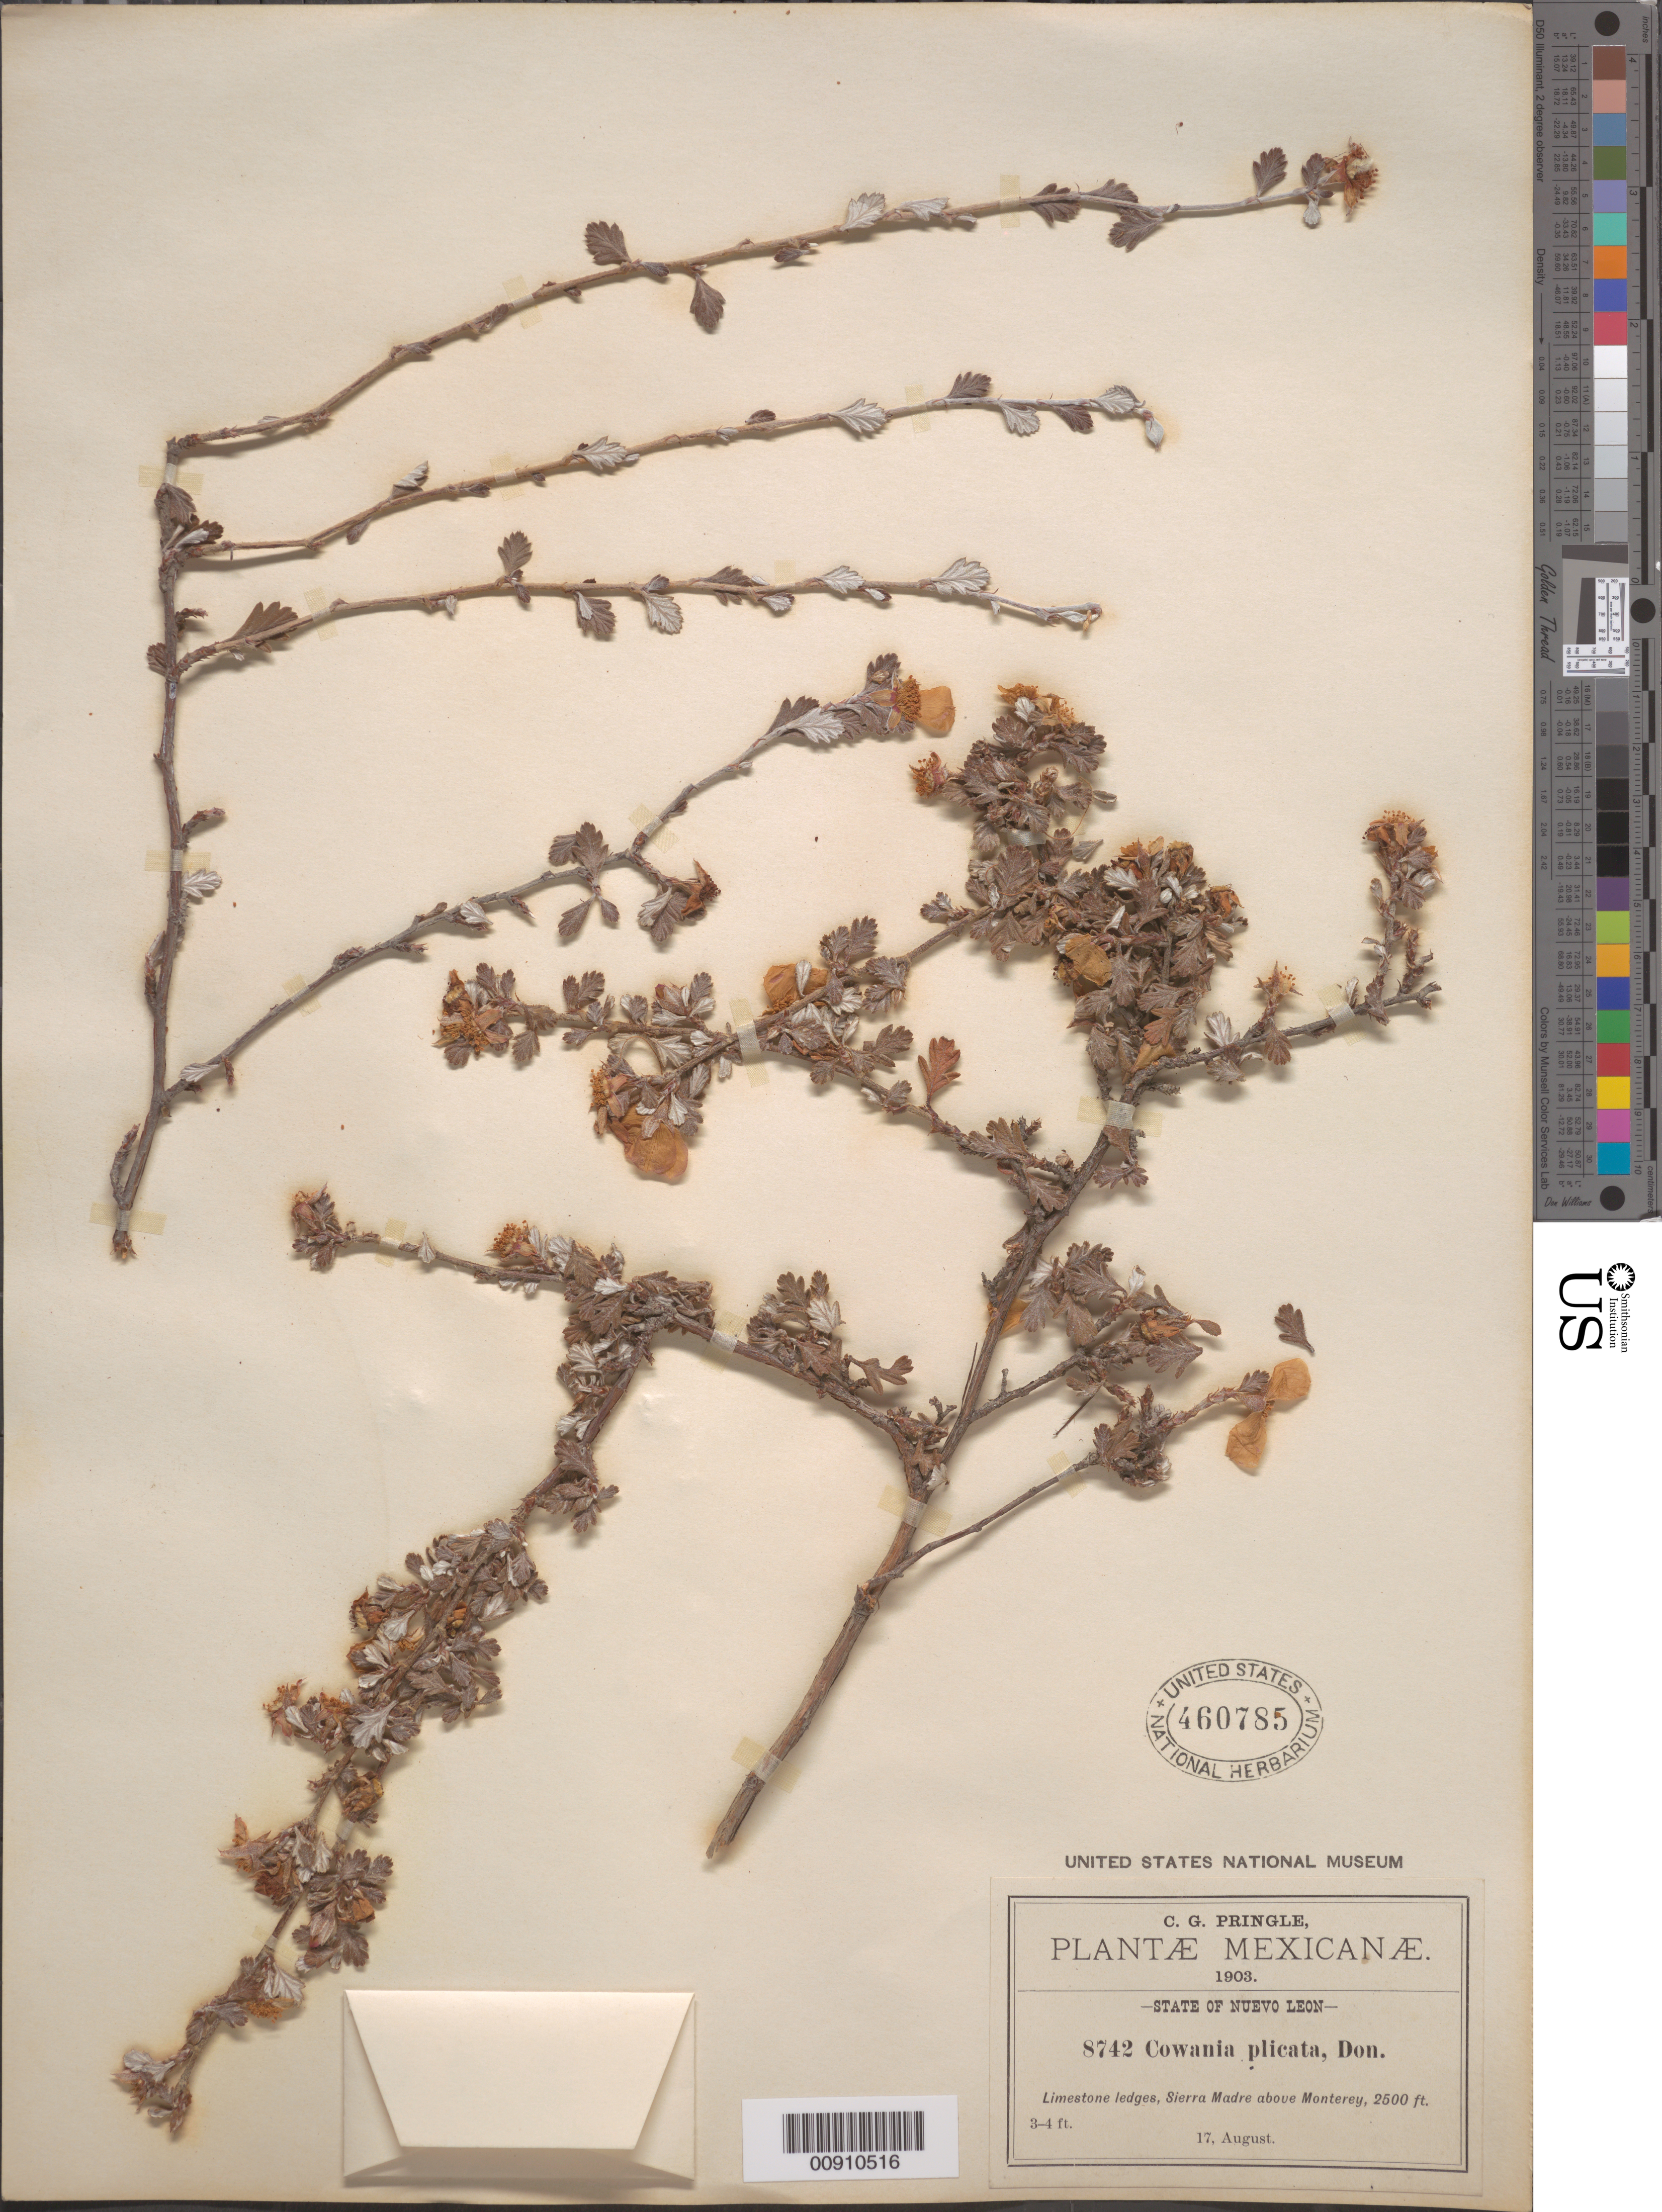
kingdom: Plantae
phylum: Tracheophyta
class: Magnoliopsida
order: Rosales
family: Rosaceae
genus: Purshia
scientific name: Purshia plicata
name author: (D. Don) Henrickson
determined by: Strong, Mark T., (BOT), Smithsonian Institution - National Museum of Natural History (UNITED STATES)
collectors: C. G. Pringle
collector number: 8742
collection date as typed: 17 Aug 1903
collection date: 1903-08-17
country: Mexico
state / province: Nuevo León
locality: Sierra Madre above Monterrey, State of Nuevo León.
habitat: Limestone ledges.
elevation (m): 762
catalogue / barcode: US 460785